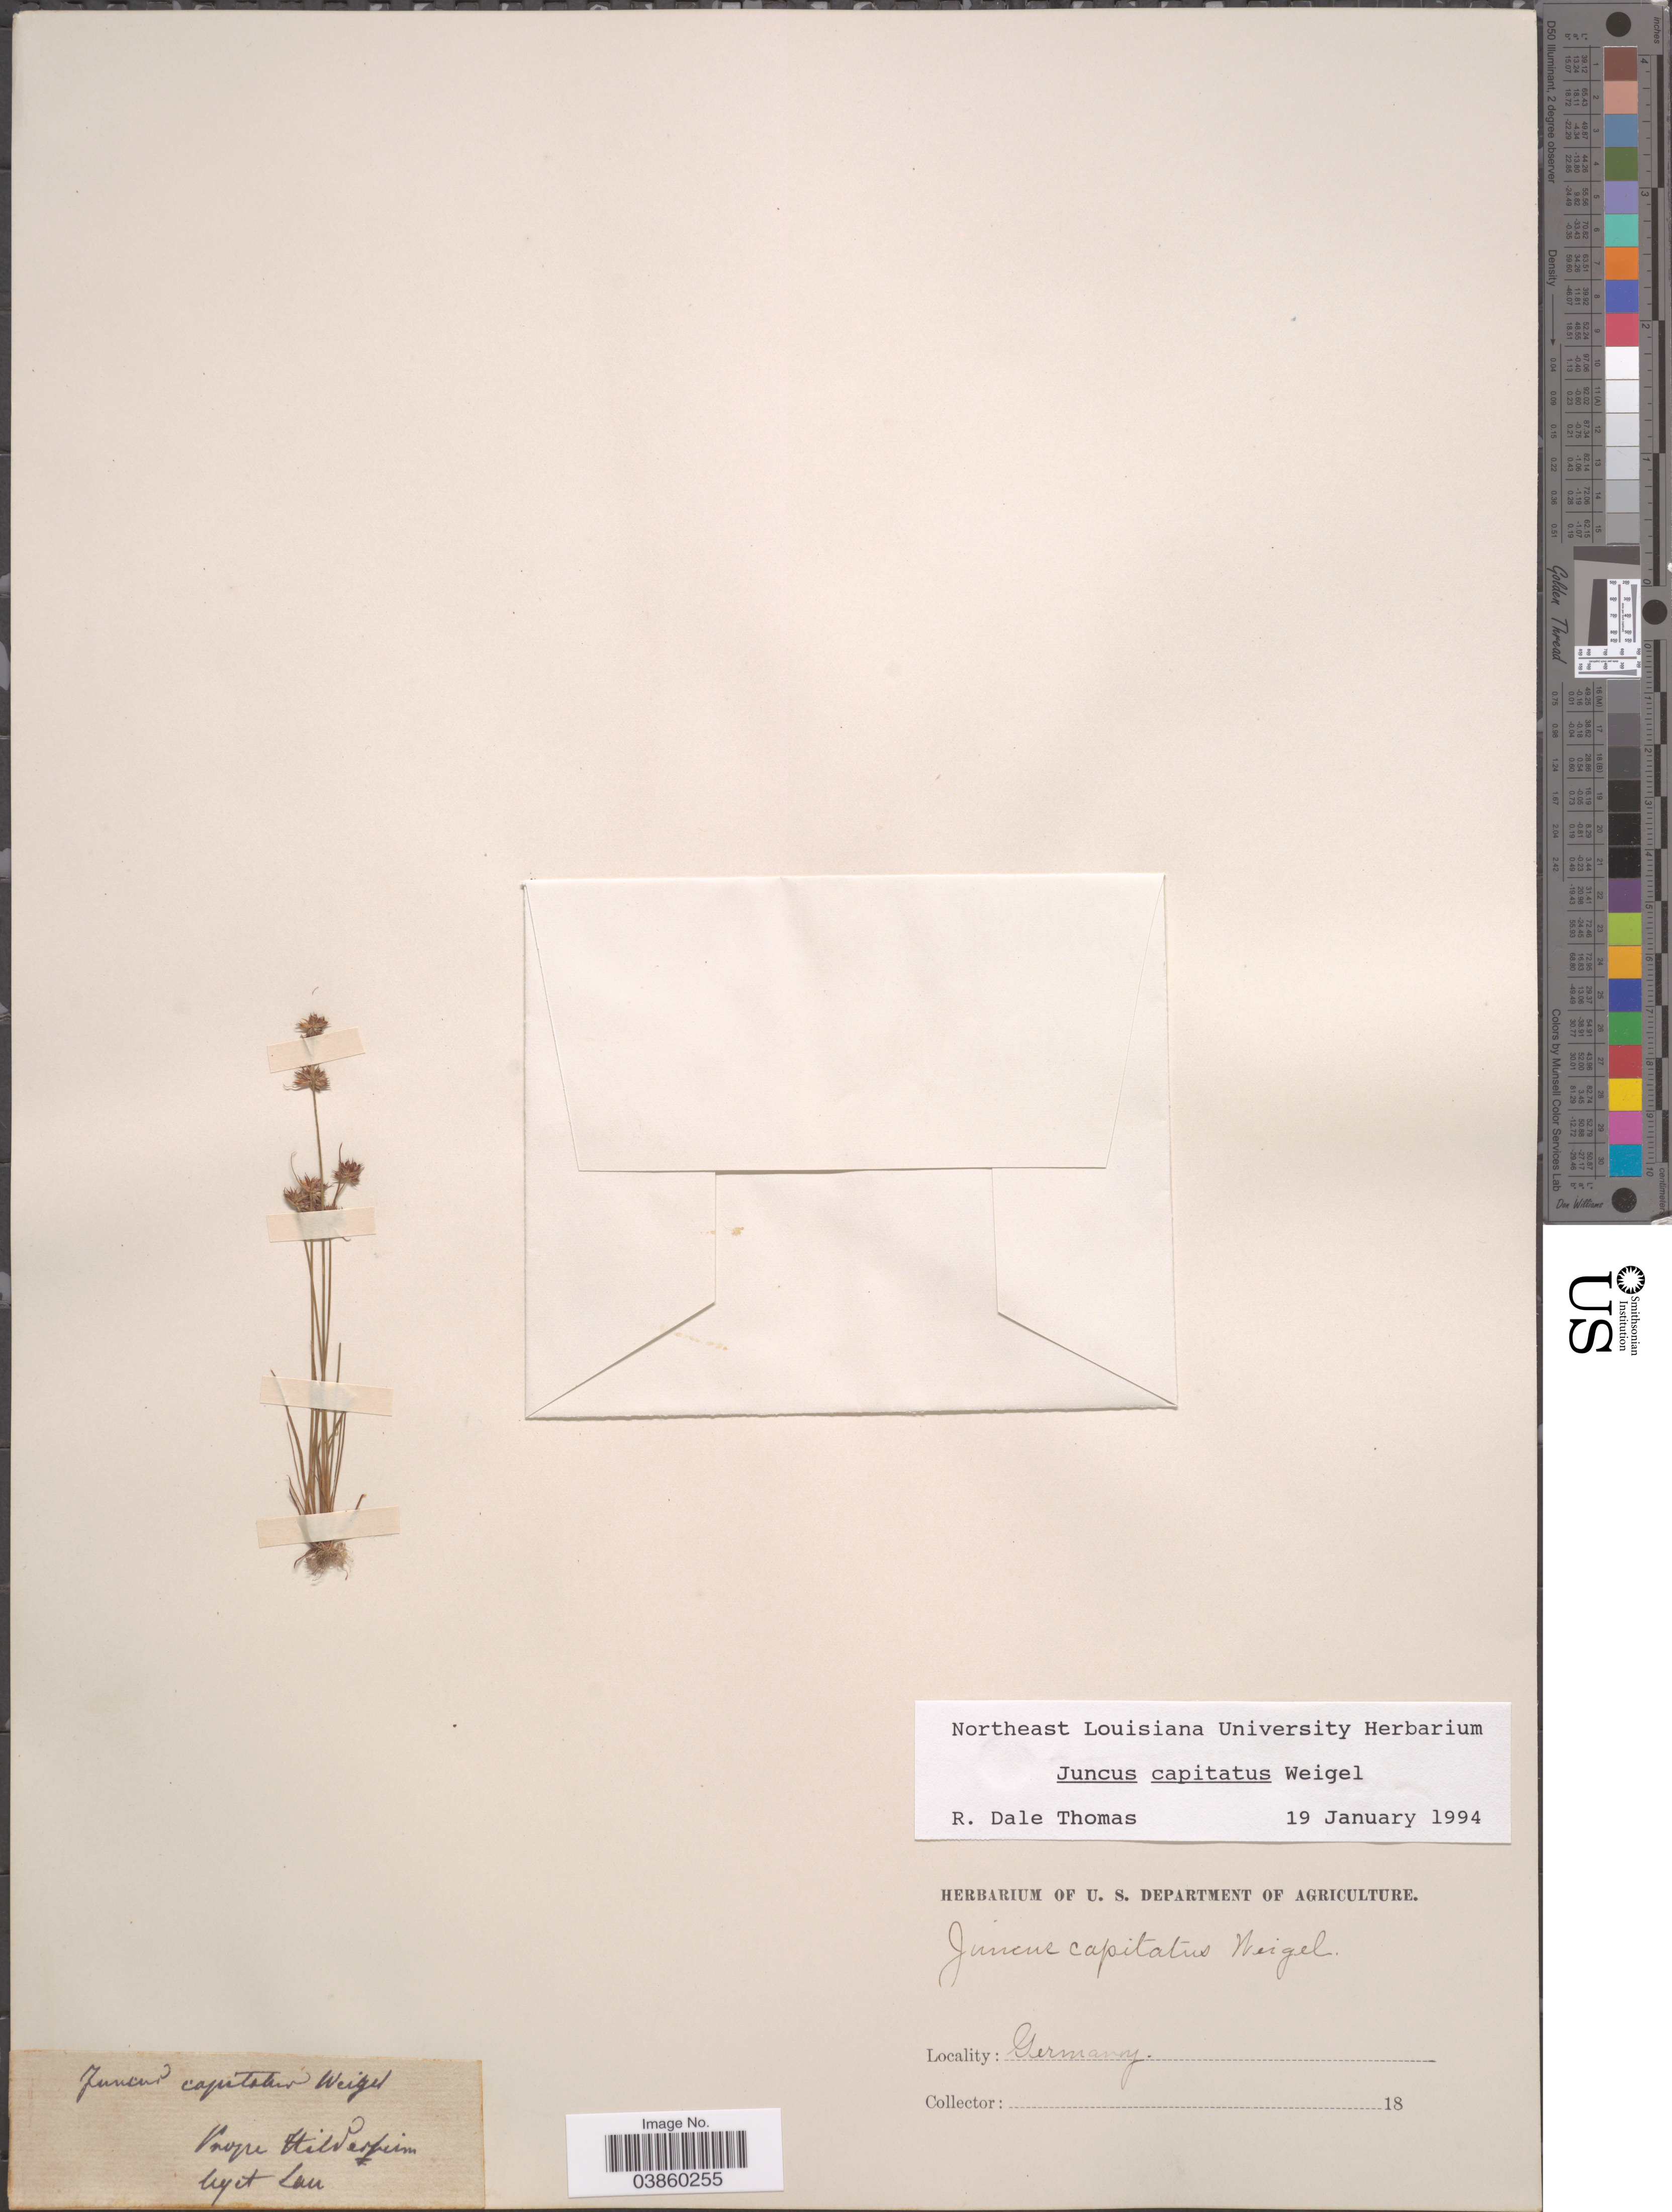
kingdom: Plantae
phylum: Tracheophyta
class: Liliopsida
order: Poales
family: Juncaceae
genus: Juncus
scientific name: Juncus capitatus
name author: Weigel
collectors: -. Lau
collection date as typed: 18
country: Germany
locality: Prope Hitperium [interpreted].